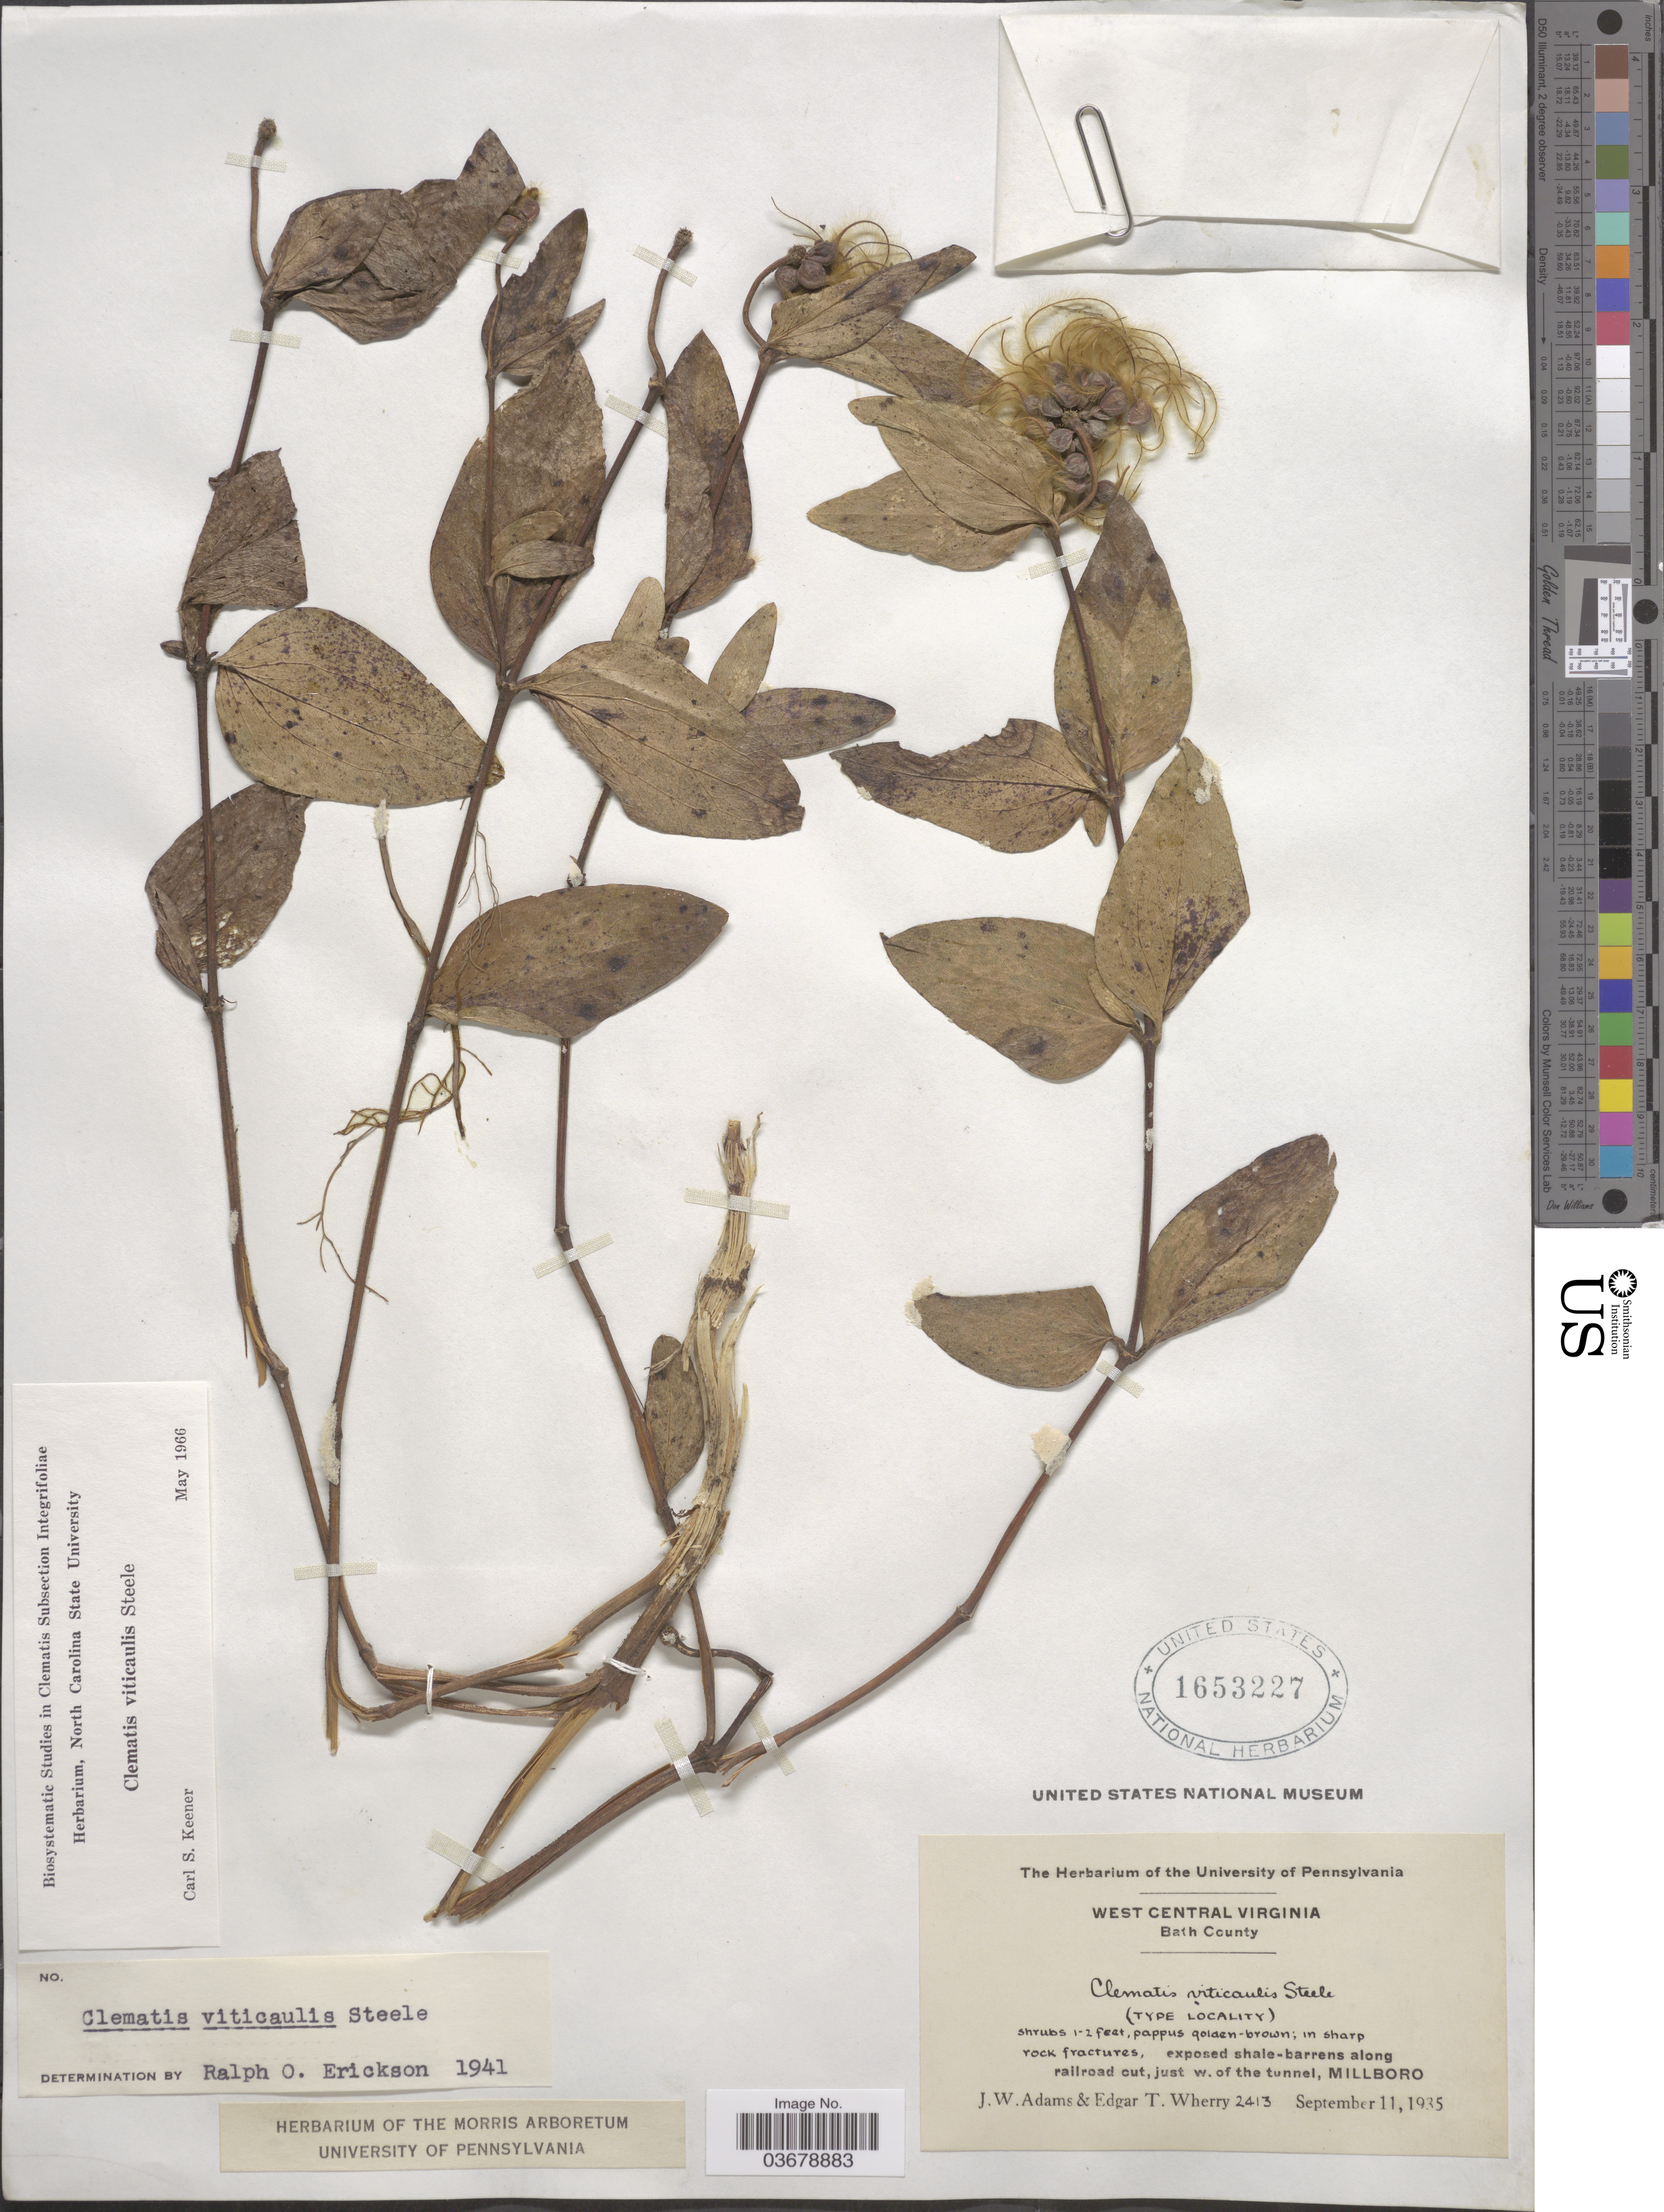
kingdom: Plantae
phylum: Tracheophyta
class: Magnoliopsida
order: Ranunculales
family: Ranunculaceae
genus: Clematis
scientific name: Clematis viorna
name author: L.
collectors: J. Adams & E. T. Wherry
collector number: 2413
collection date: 1935-09-11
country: United States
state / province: Virginia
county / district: Bath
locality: West Central Virginia. Bath County. Exposed shale-barrens along railroad cut, just w. of the tunnel, Millboro.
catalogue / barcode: US 1653227